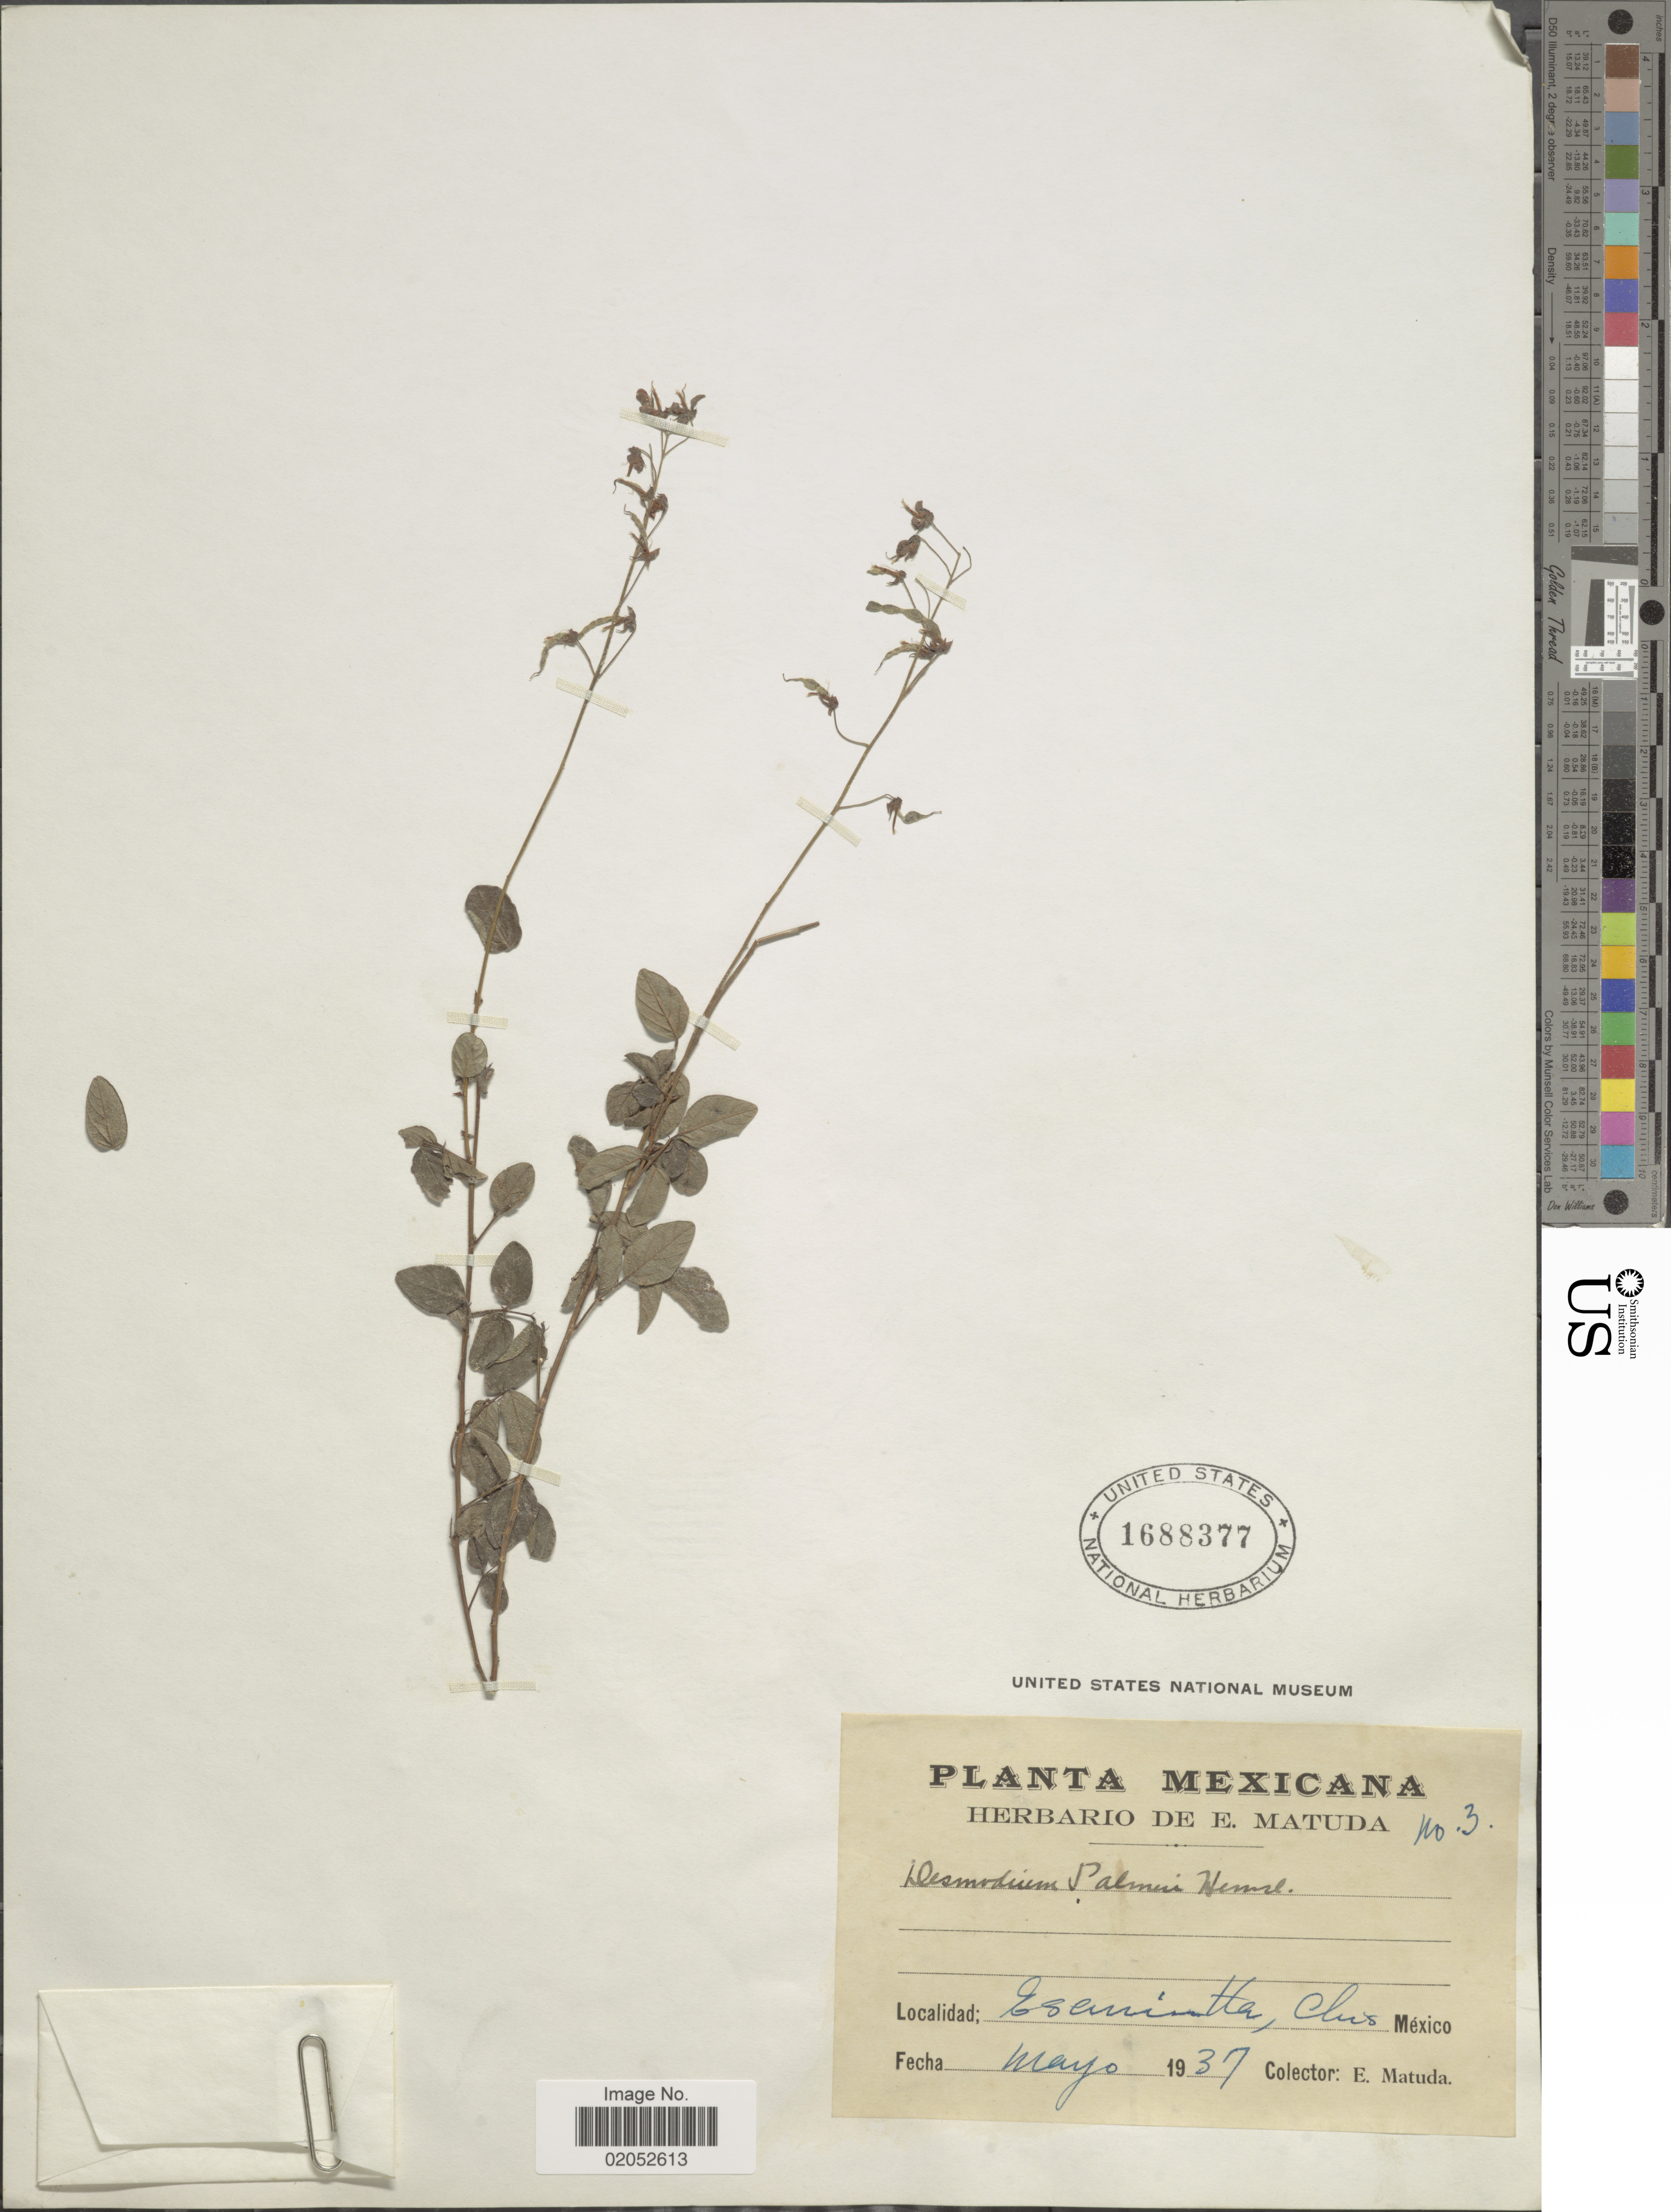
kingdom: Plantae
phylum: Tracheophyta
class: Magnoliopsida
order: Fabales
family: Fabaceae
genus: Desmodium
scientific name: Desmodium palmeri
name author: Hemsl.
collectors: E. Matuda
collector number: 3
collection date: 1937-05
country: Mexico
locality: Escuintla, Clus, Mexico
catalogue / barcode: US 1688377